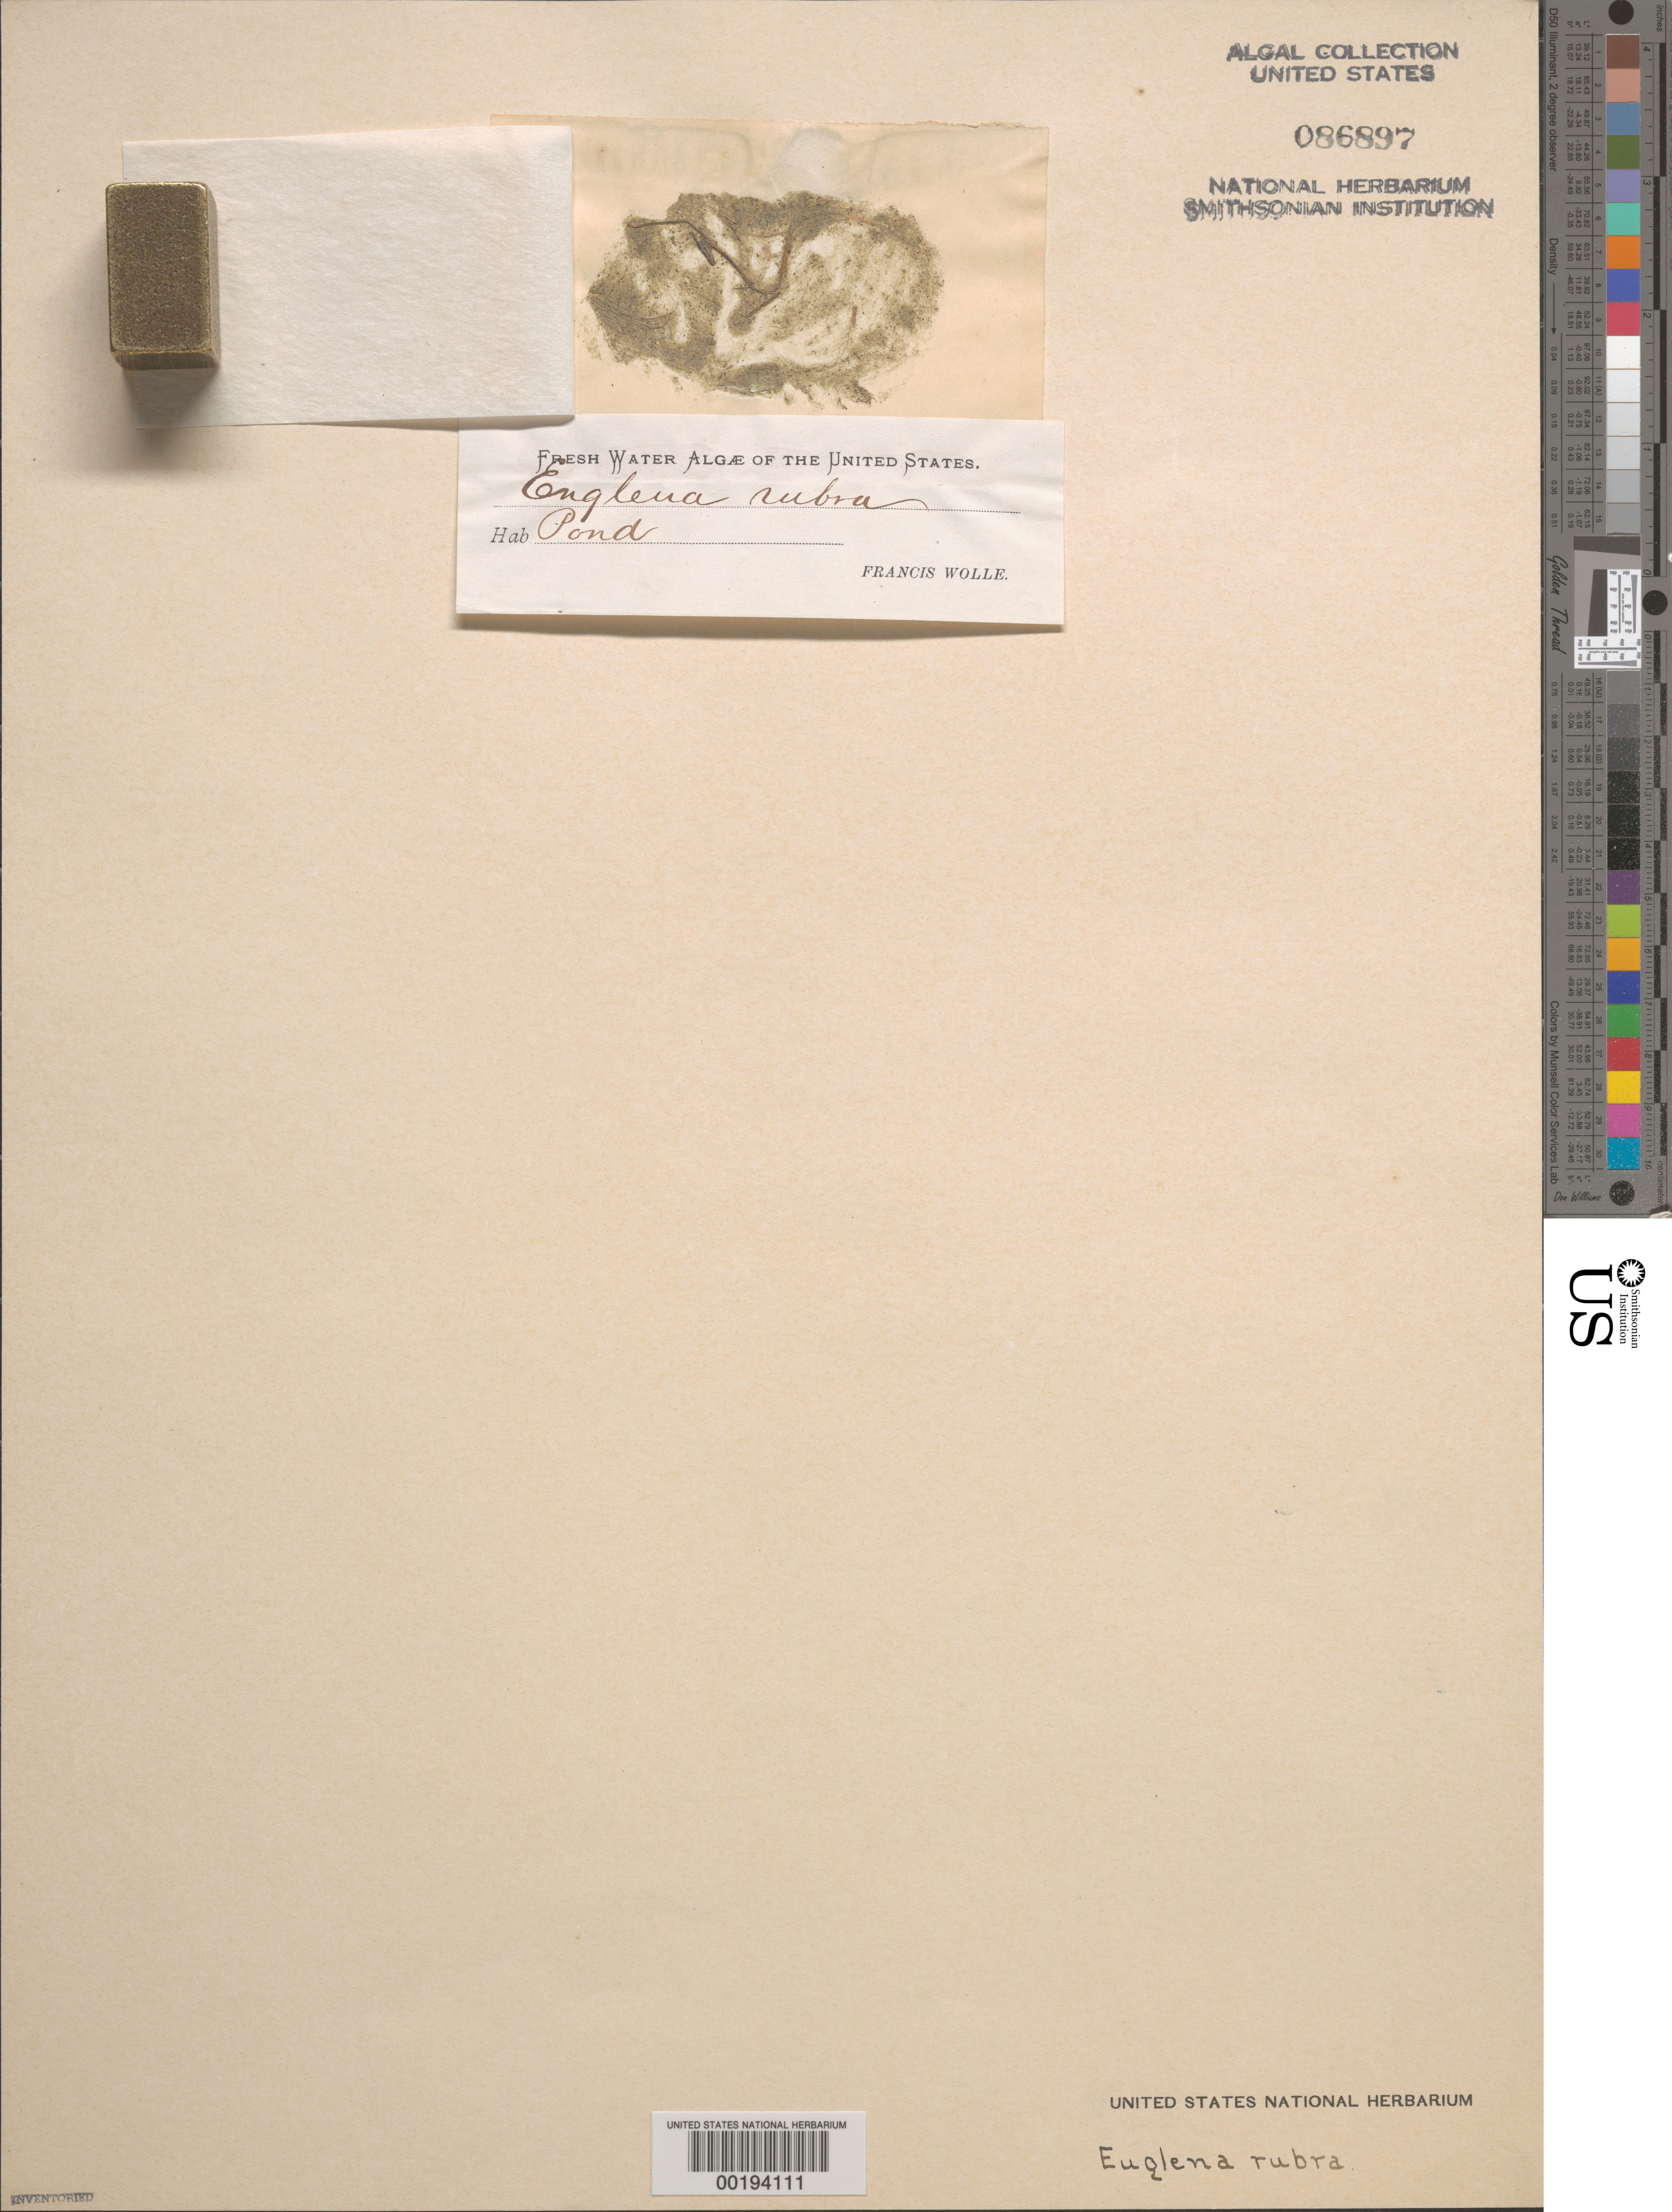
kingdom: Protozoa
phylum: Euglenozoa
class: Euglenoidea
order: Euglenida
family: Euglenaceae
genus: Euglena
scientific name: Euglena rubra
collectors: F. Wolle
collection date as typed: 18--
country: United States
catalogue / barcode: US 86897